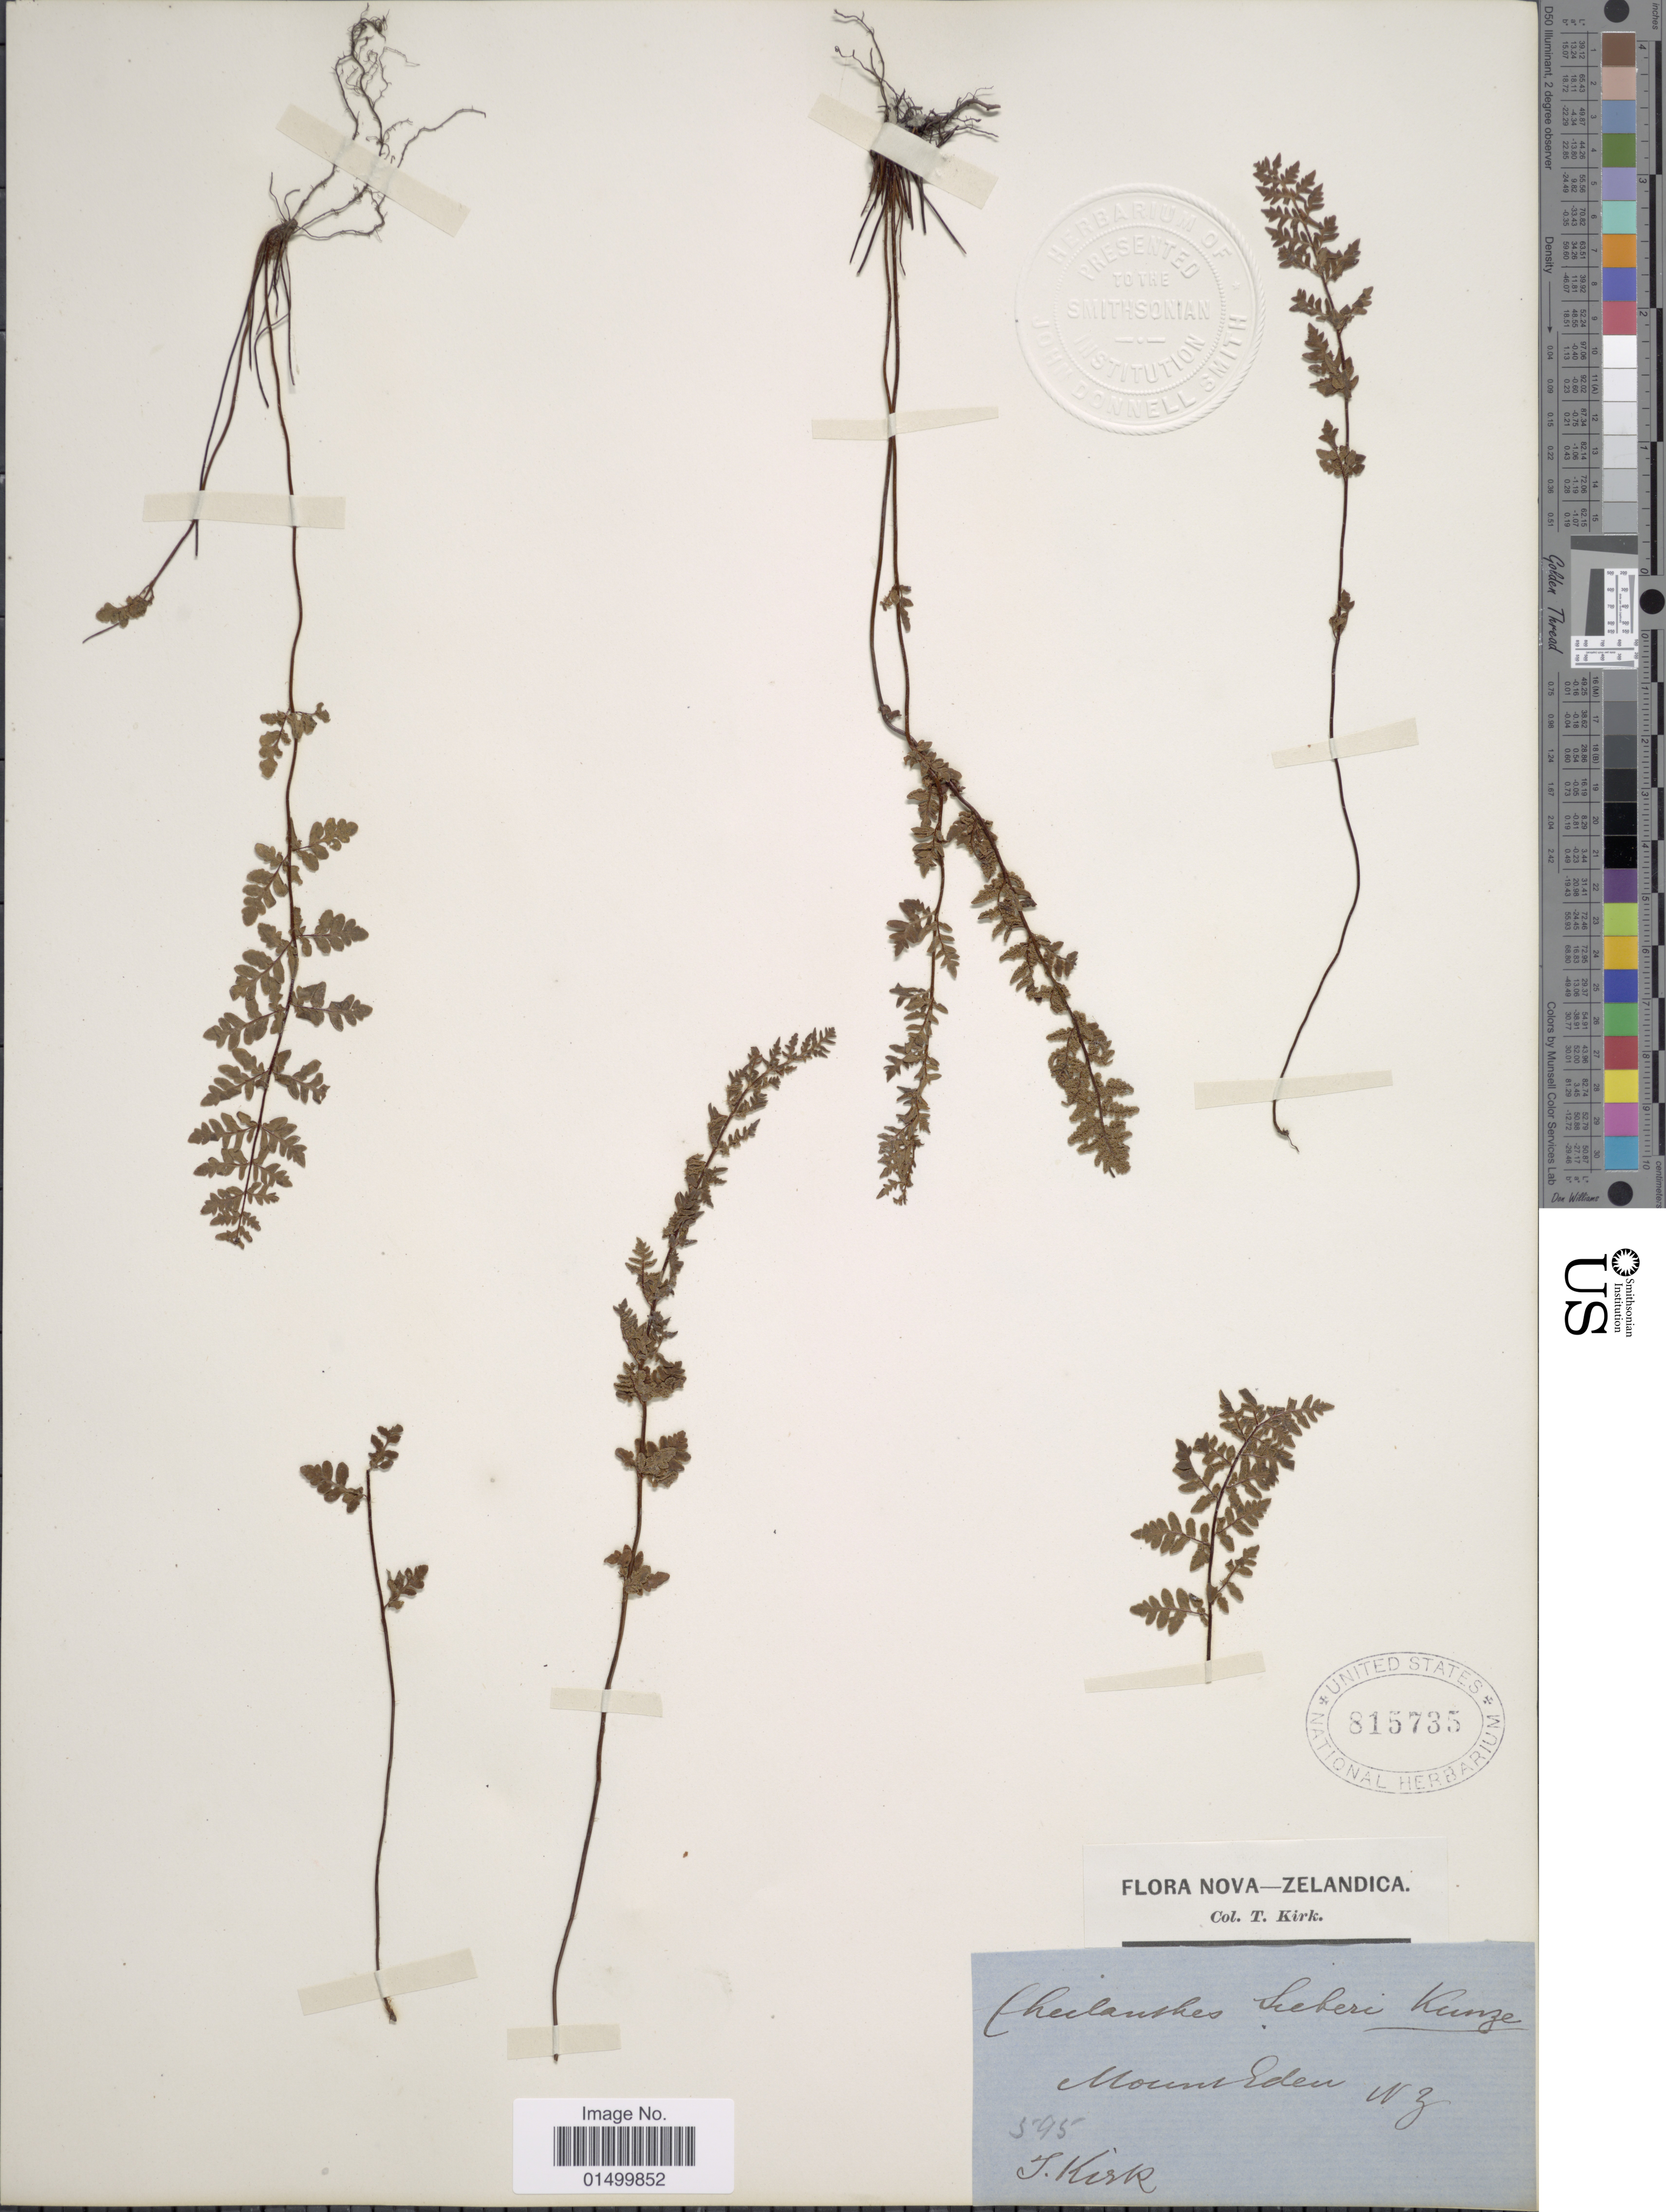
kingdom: Plantae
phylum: Tracheophyta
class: Polypodiopsida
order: Polypodiales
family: Pteridaceae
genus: Cheilanthes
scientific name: Cheilanthes humilis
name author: (G. Forst.) P.S. Green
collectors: T. Kirk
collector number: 595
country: New Zealand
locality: Mount Eden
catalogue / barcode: US 815735